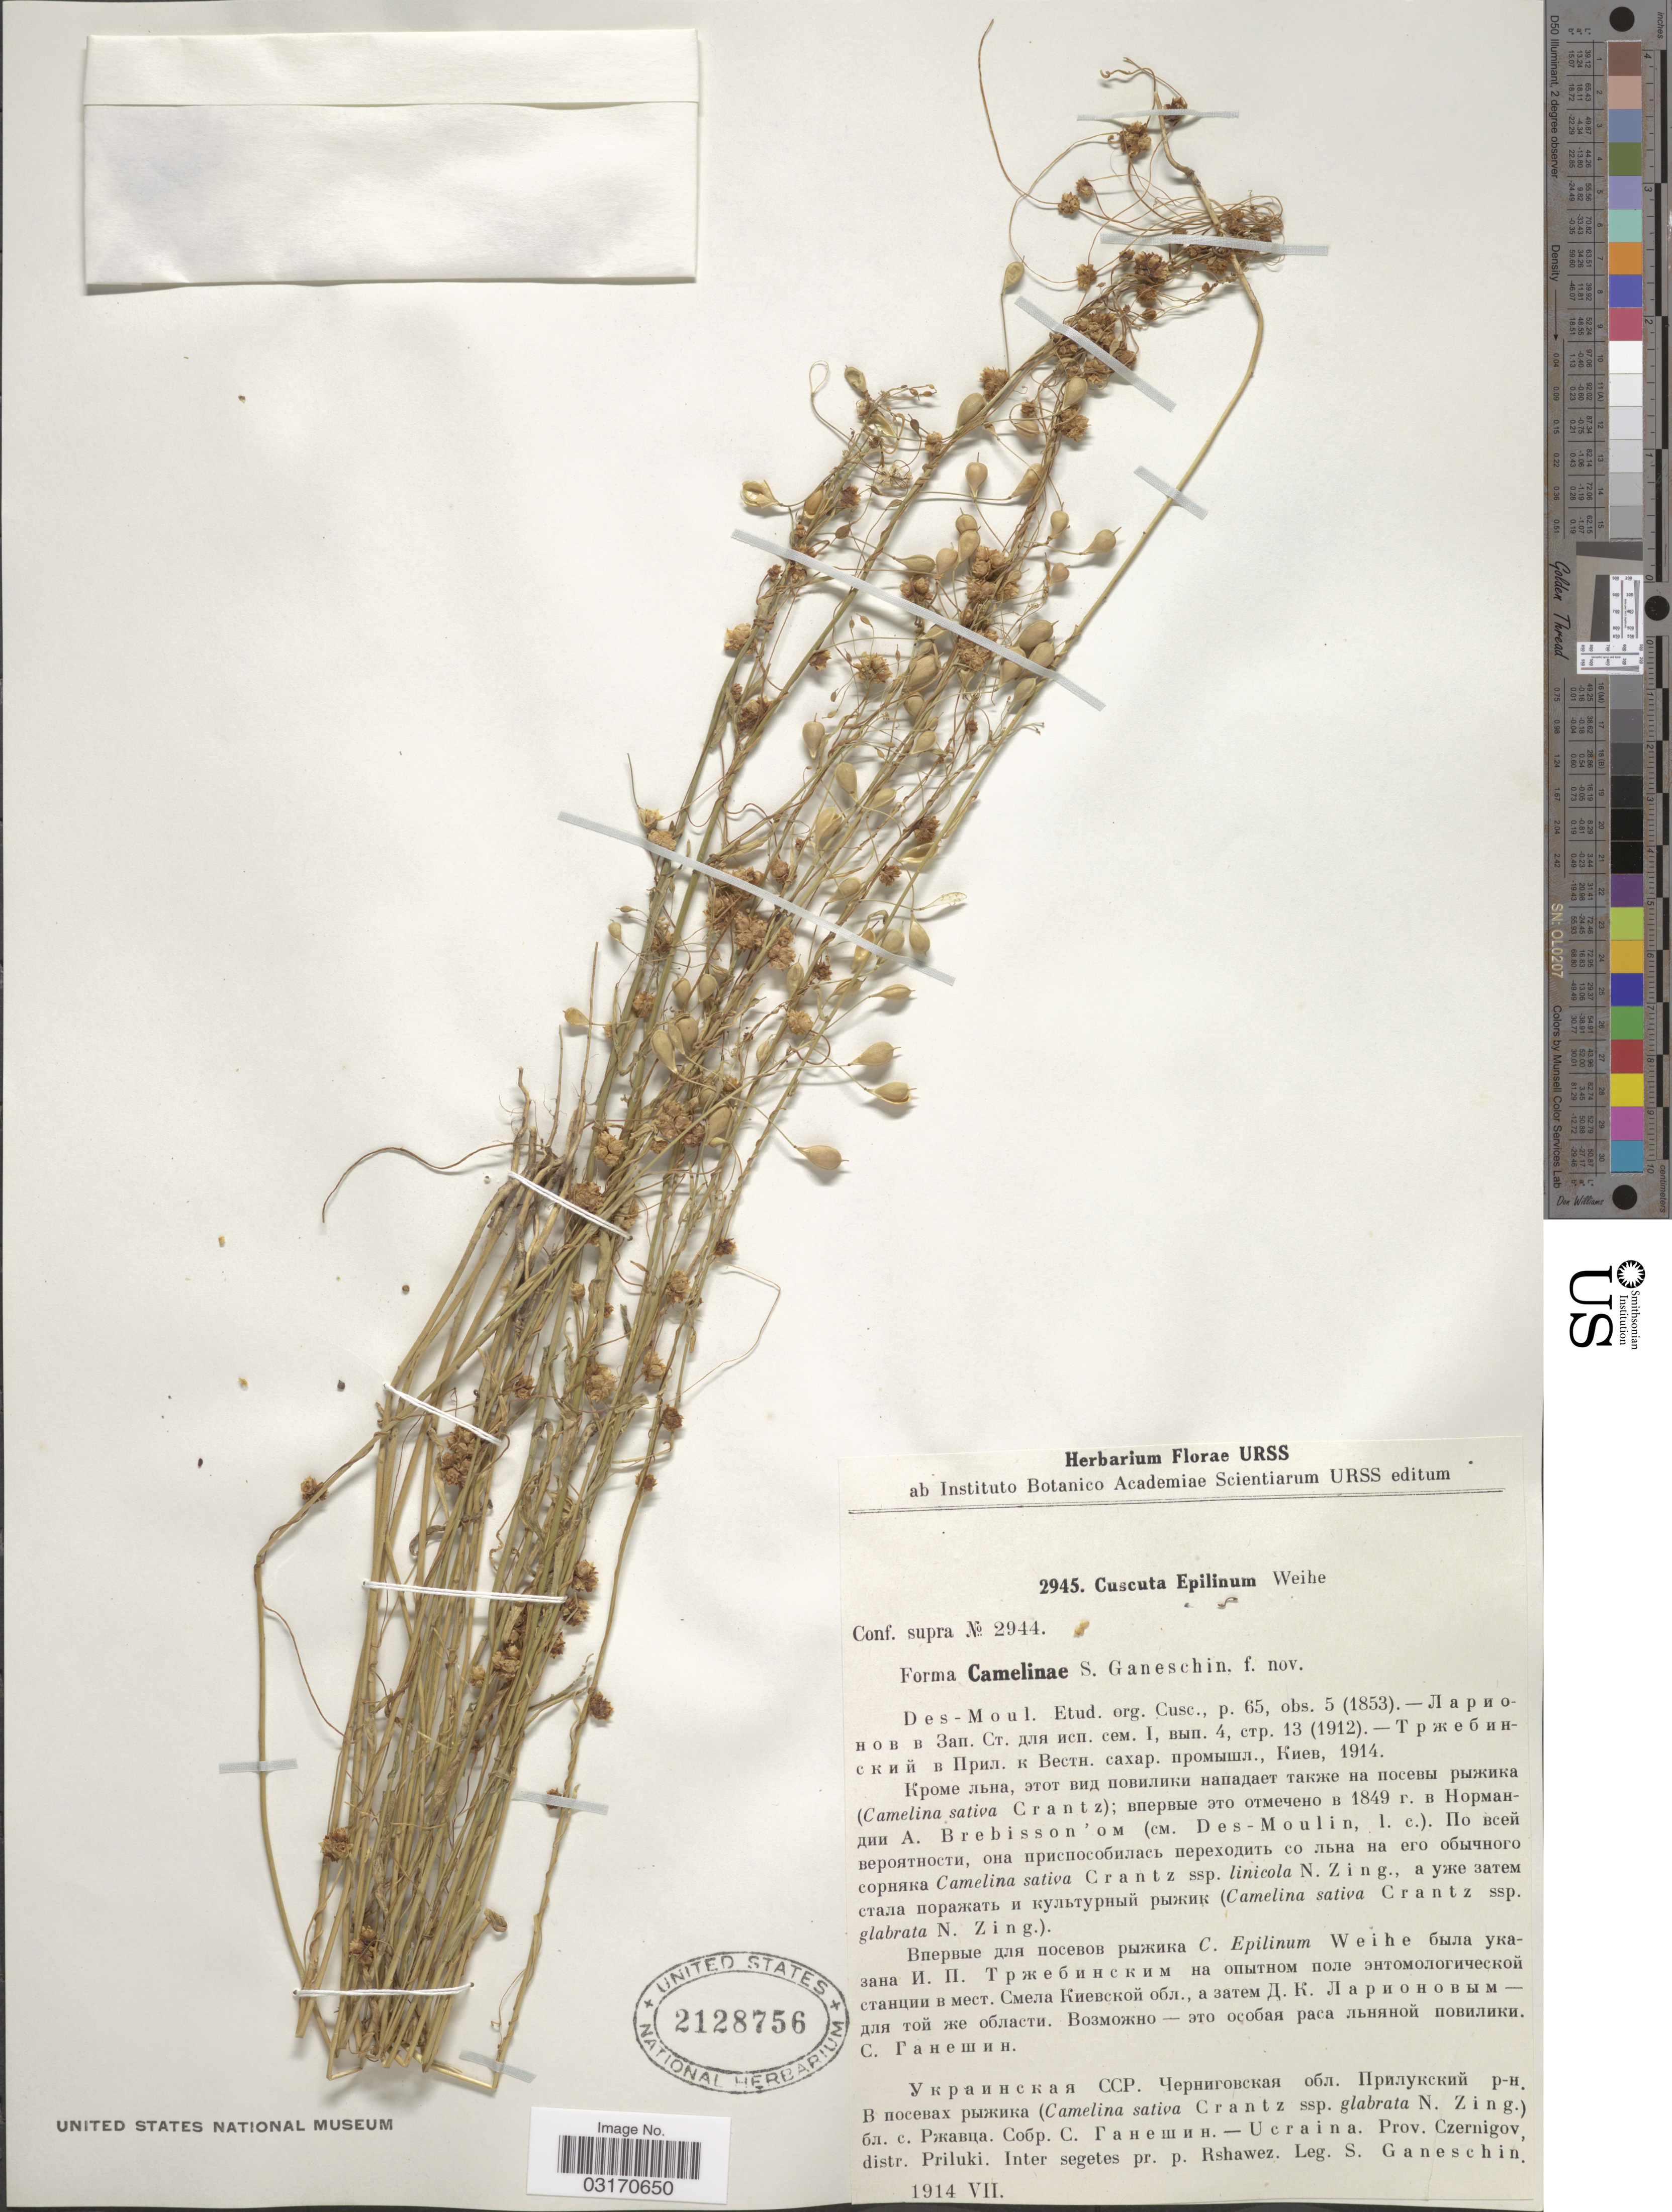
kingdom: Plantae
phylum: Tracheophyta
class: Magnoliopsida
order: Solanales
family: Convolvulaceae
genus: Cuscuta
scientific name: Cuscuta epilinum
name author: Weihe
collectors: S. Ganeschin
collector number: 2945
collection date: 1914-07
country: Ukraine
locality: Ucraine. Prov. Czernigov, distr. Priluki.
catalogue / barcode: US 2128756